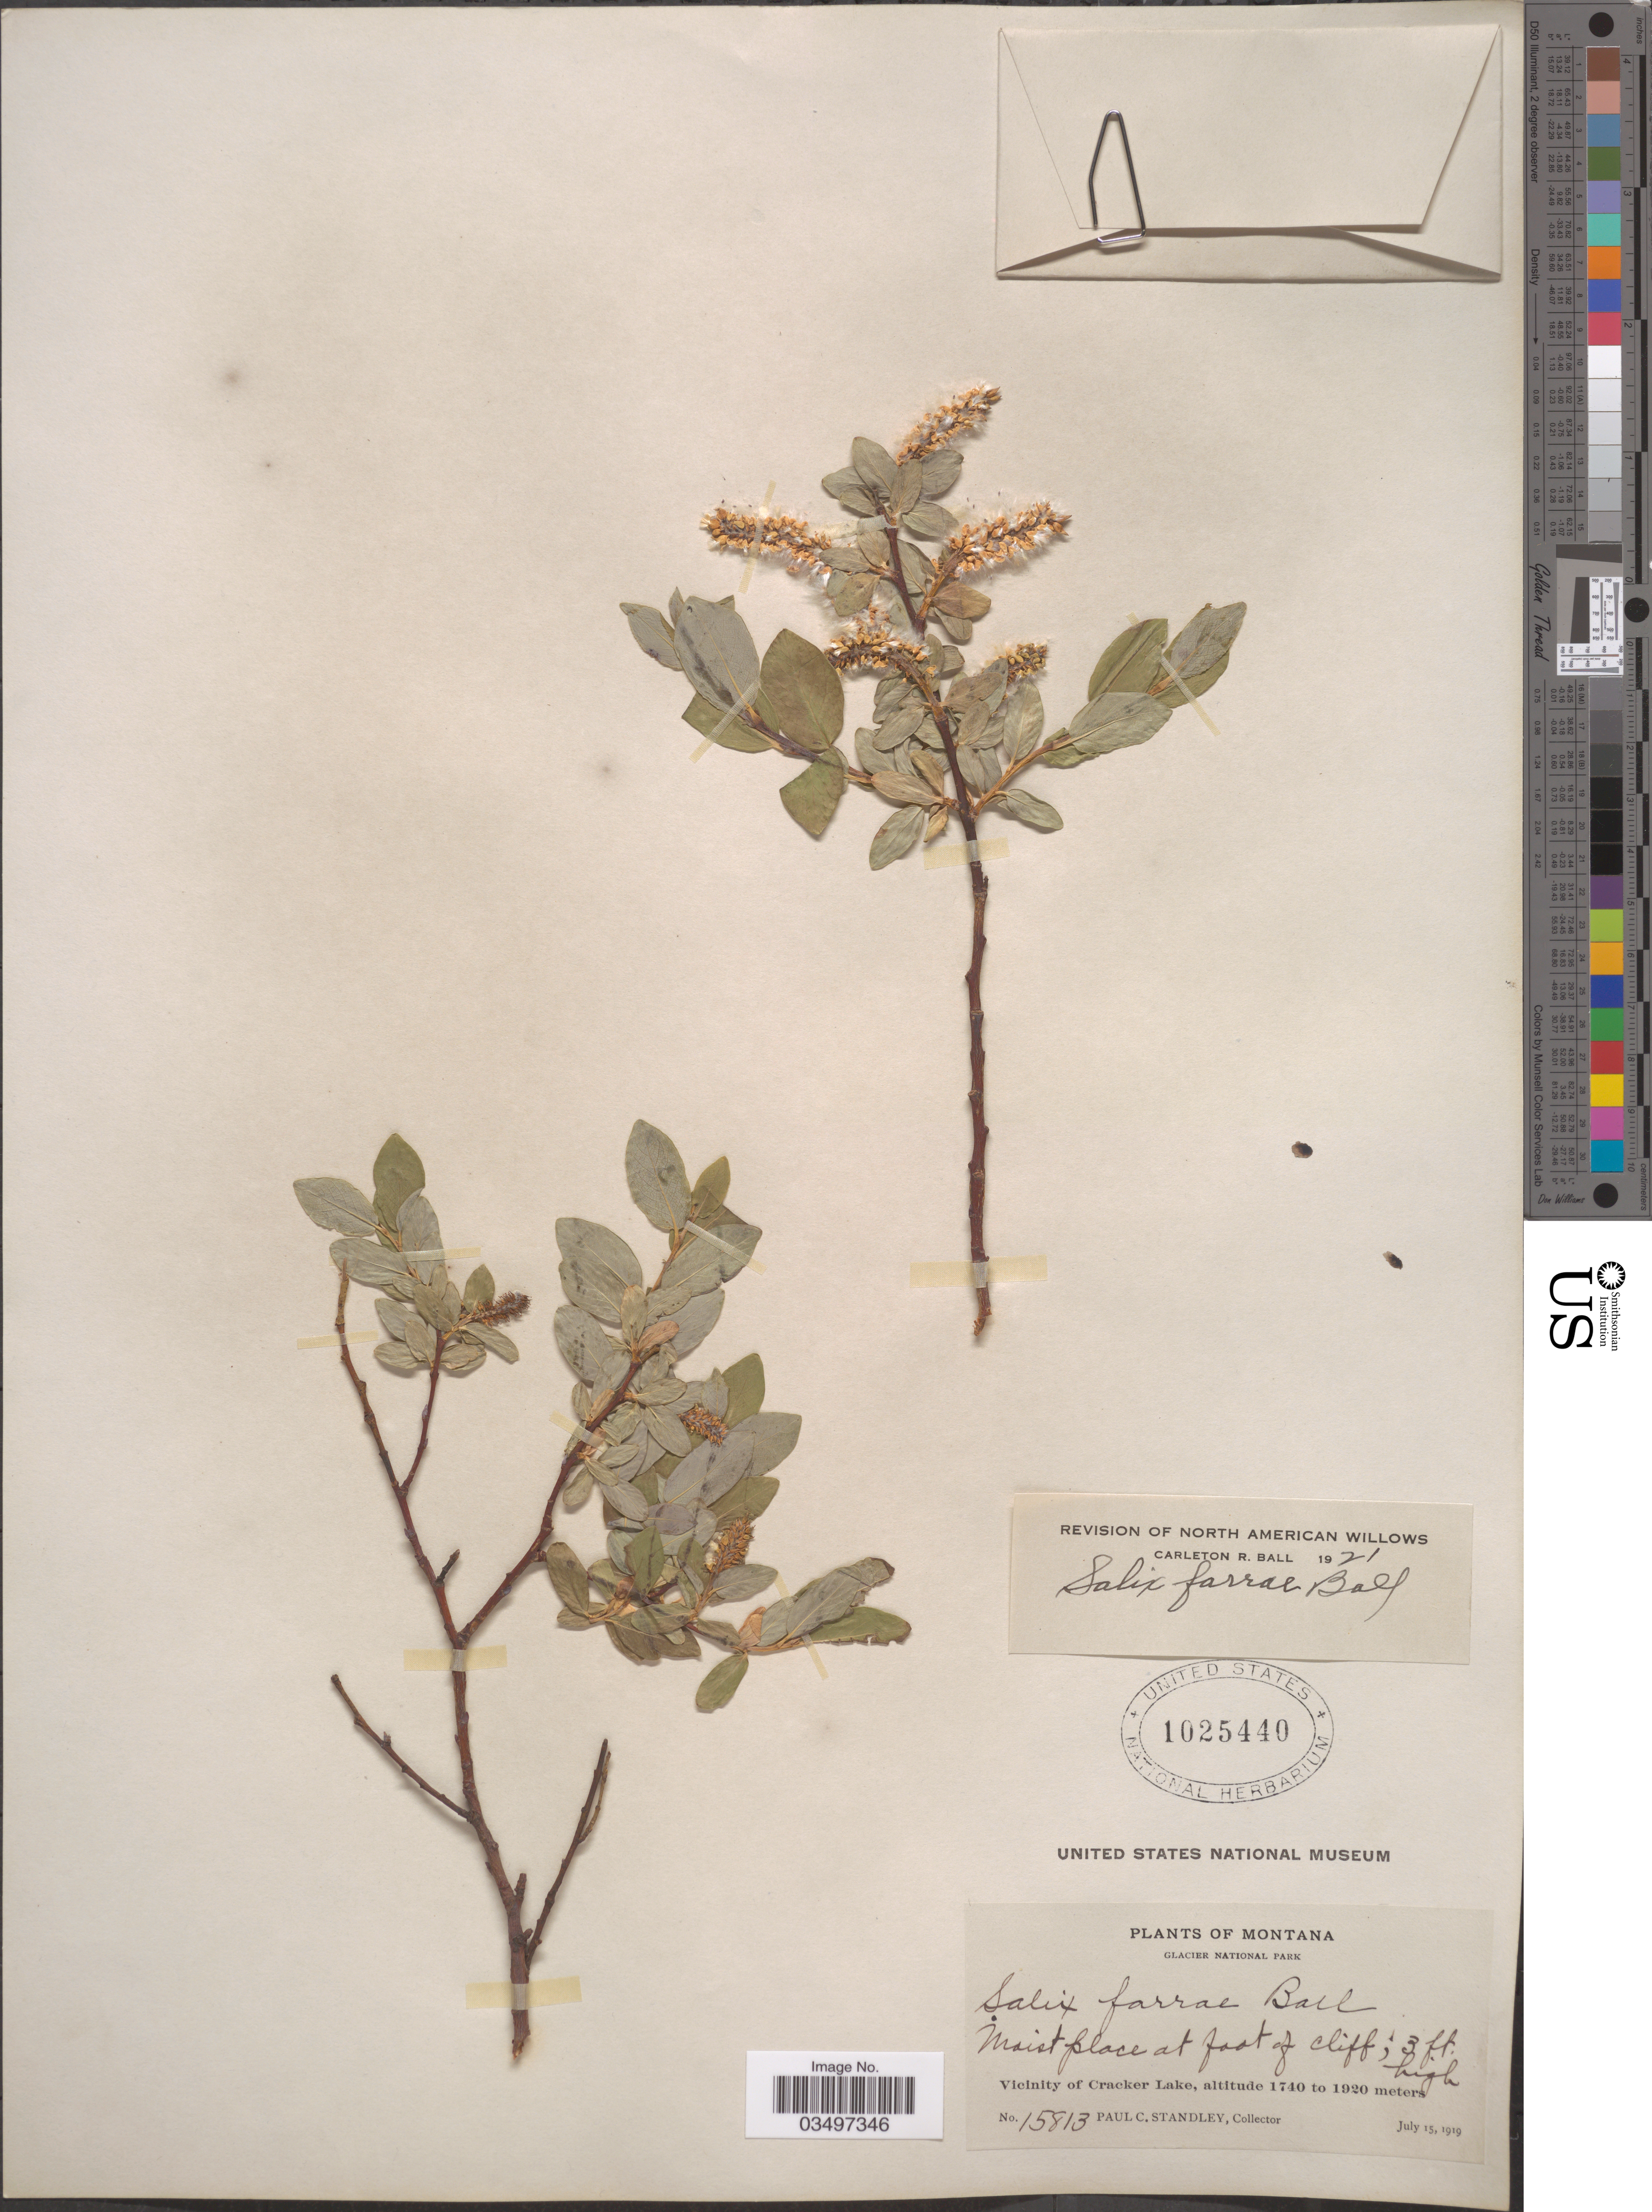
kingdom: Plantae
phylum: Tracheophyta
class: Magnoliopsida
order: Malpighiales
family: Salicaceae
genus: Salix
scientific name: Salix farrae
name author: C.R. Ball in Standl.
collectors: P. C. Standley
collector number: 15813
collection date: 1919-07-15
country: United States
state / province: Montana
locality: Glacier National Park. Vicinity of Cracker Lake.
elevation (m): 1740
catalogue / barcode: US 1025440